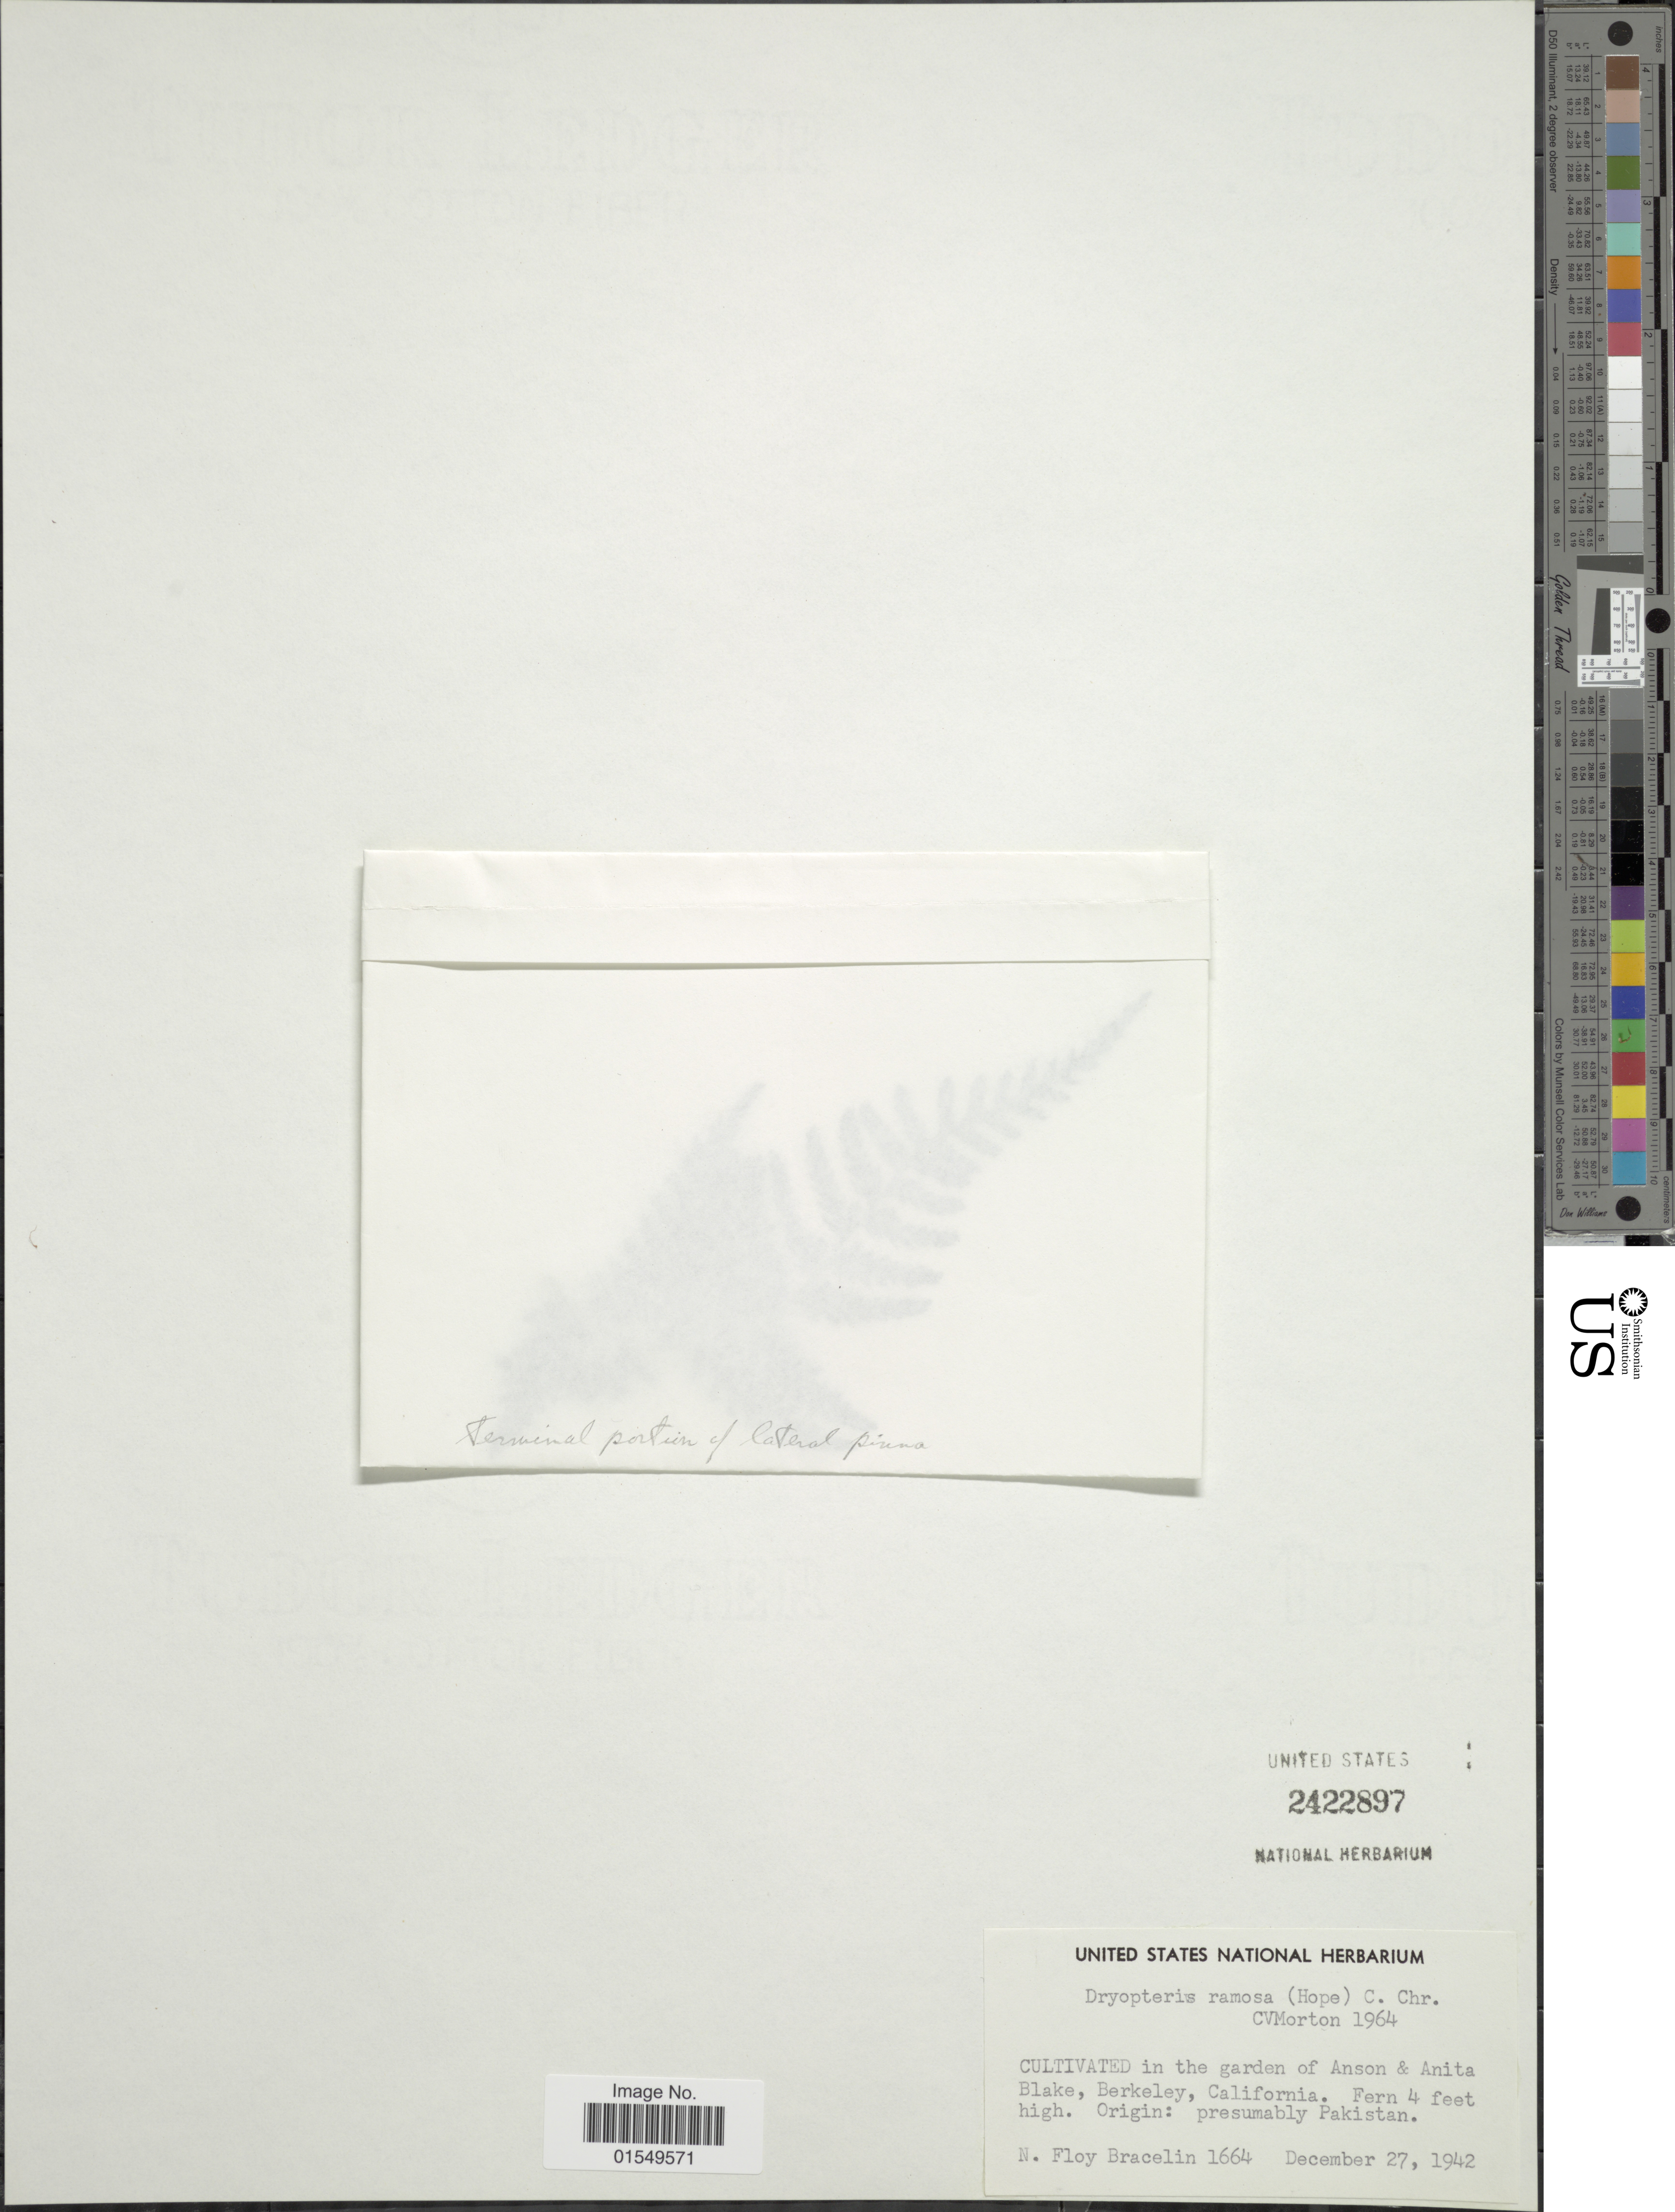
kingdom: Plantae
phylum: Tracheophyta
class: Polypodiopsida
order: Polypodiales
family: Dryopteridaceae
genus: Dryopteris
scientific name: Dryopteris ramosa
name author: (C. Hope) C. Chr.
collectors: N. Bracelin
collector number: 1664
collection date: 1942-12-27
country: United States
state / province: California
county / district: Alameda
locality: Garden of Anson & Anita Blake, Berkeley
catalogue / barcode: US 2422897